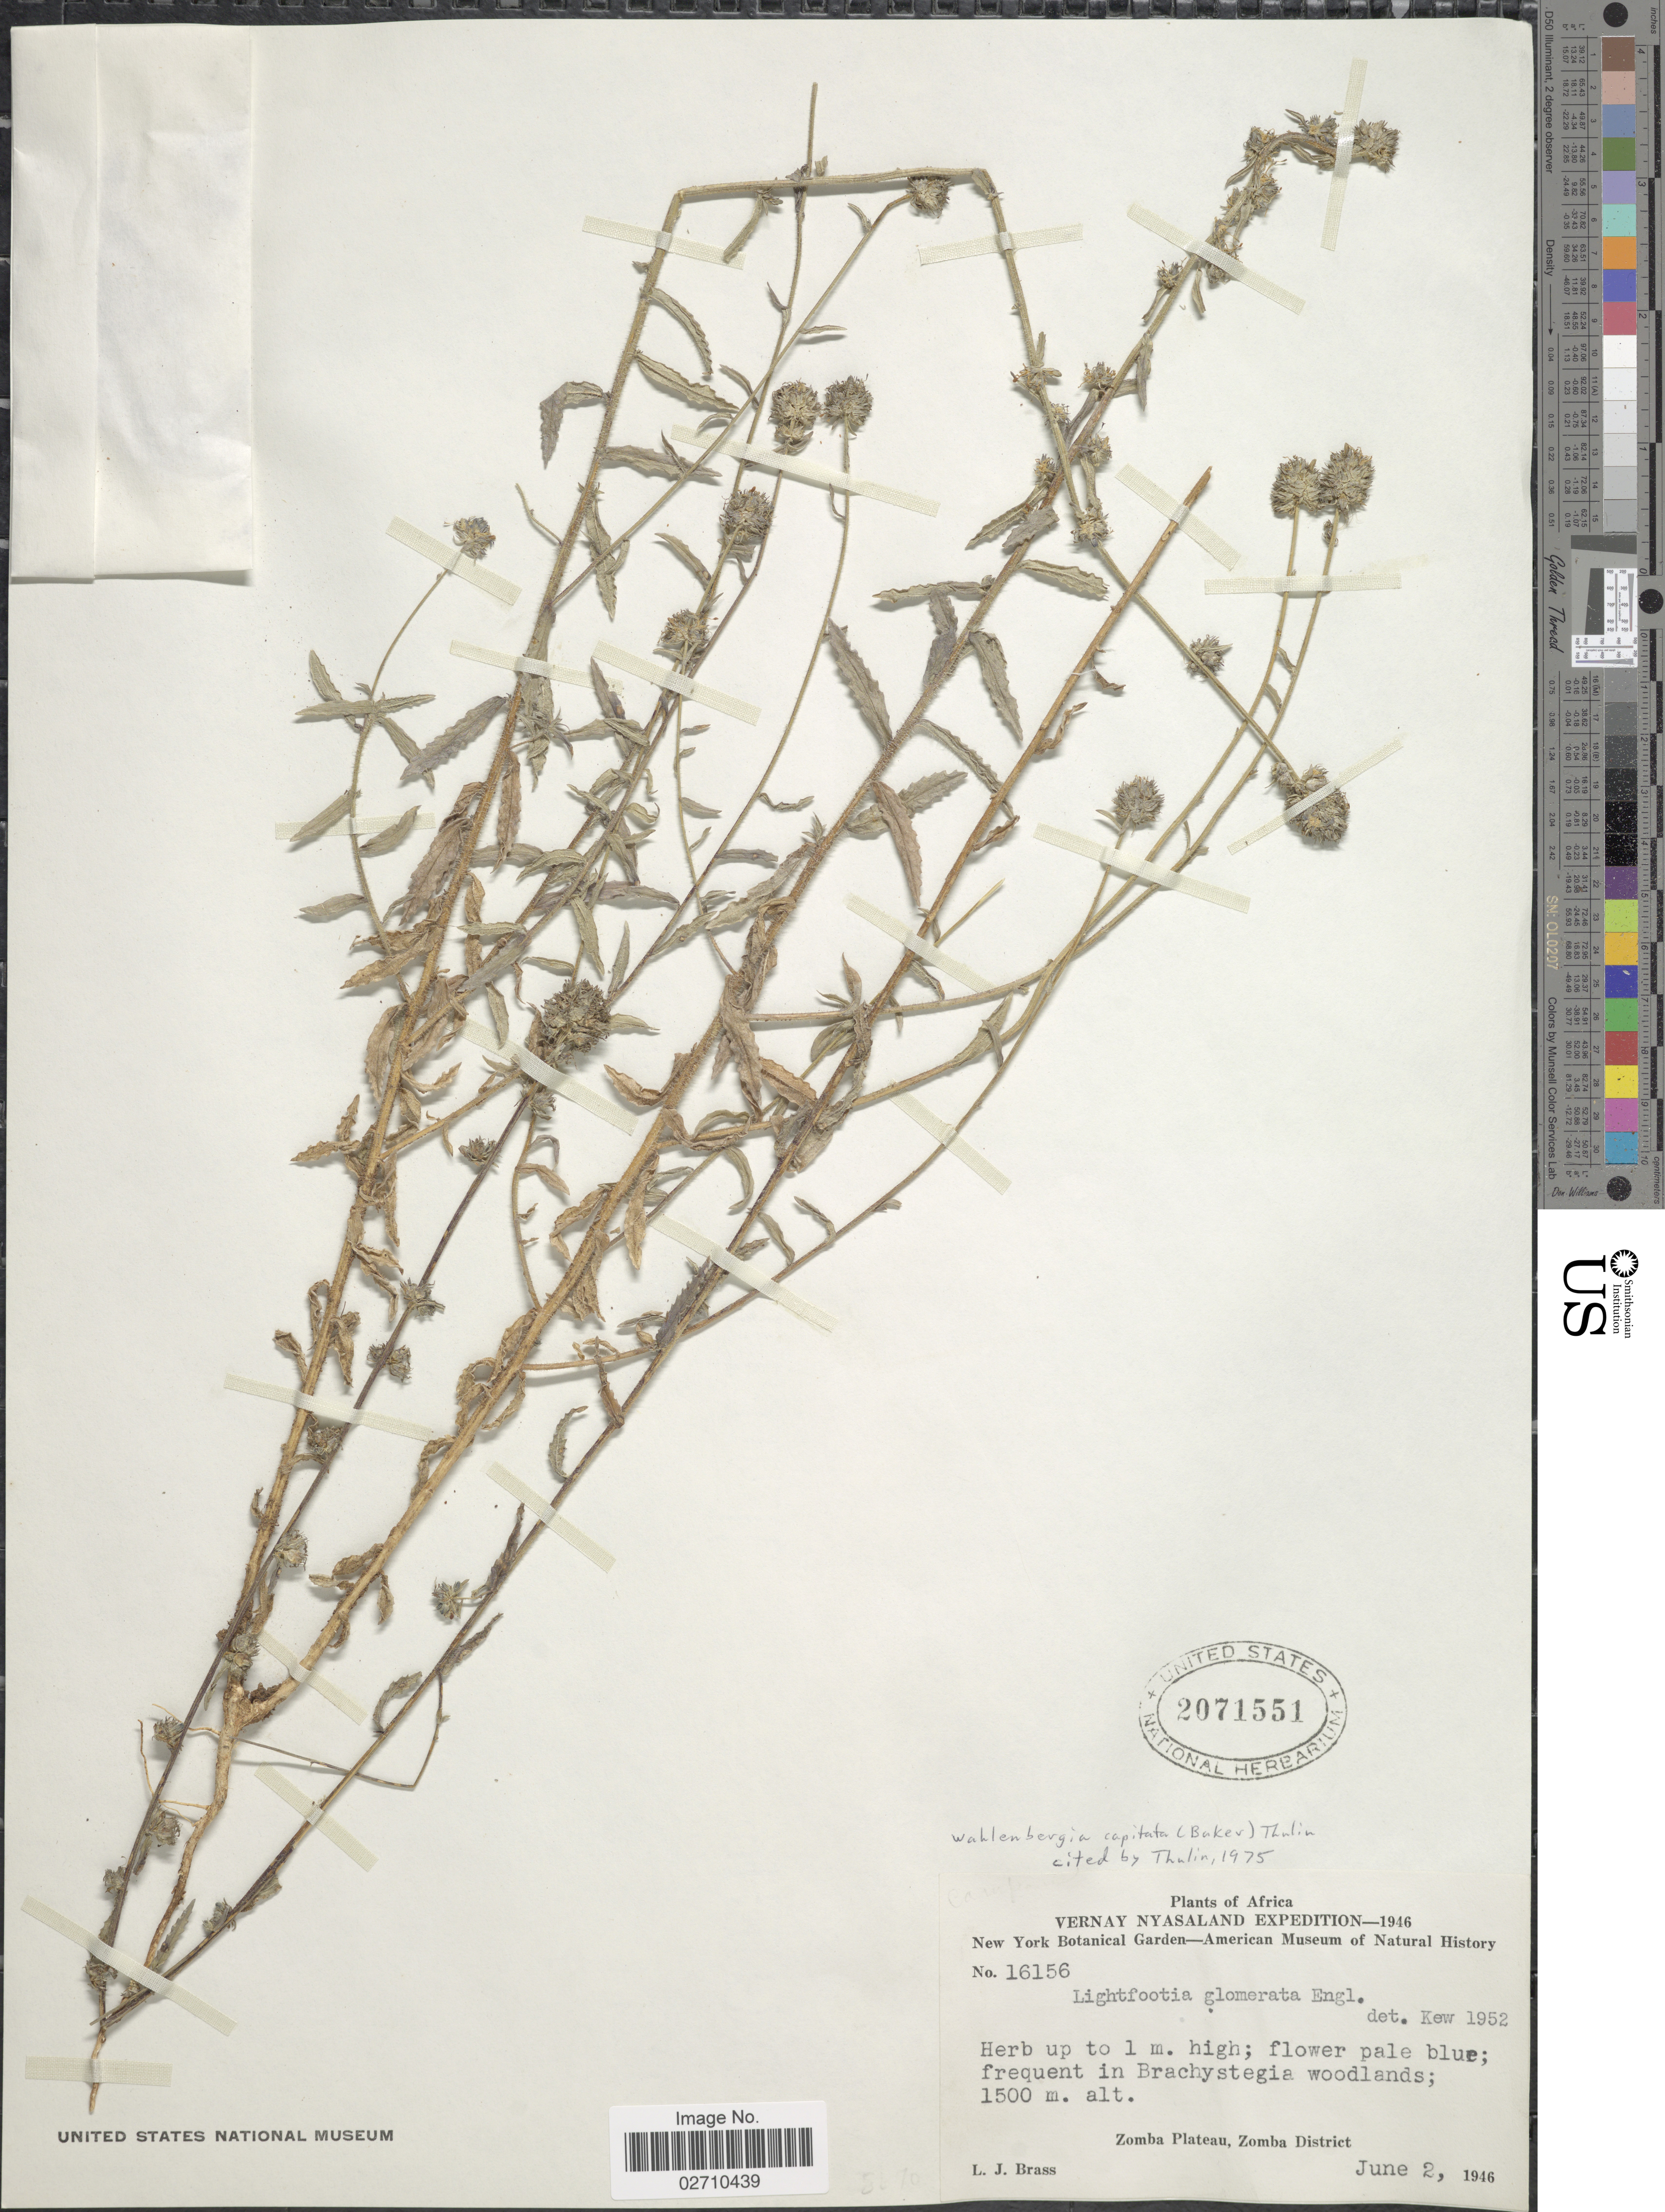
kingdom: Plantae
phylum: Tracheophyta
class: Magnoliopsida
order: Asterales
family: Campanulaceae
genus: Wahlenbergia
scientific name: Wahlenbergia capitata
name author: (Baker) Thulin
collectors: L. J. Brass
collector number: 16156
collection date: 1946-06-02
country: Malawi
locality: Vernay Nyasaland. Zomba Plateau, Zomba District.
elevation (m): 1500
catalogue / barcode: US 2071551